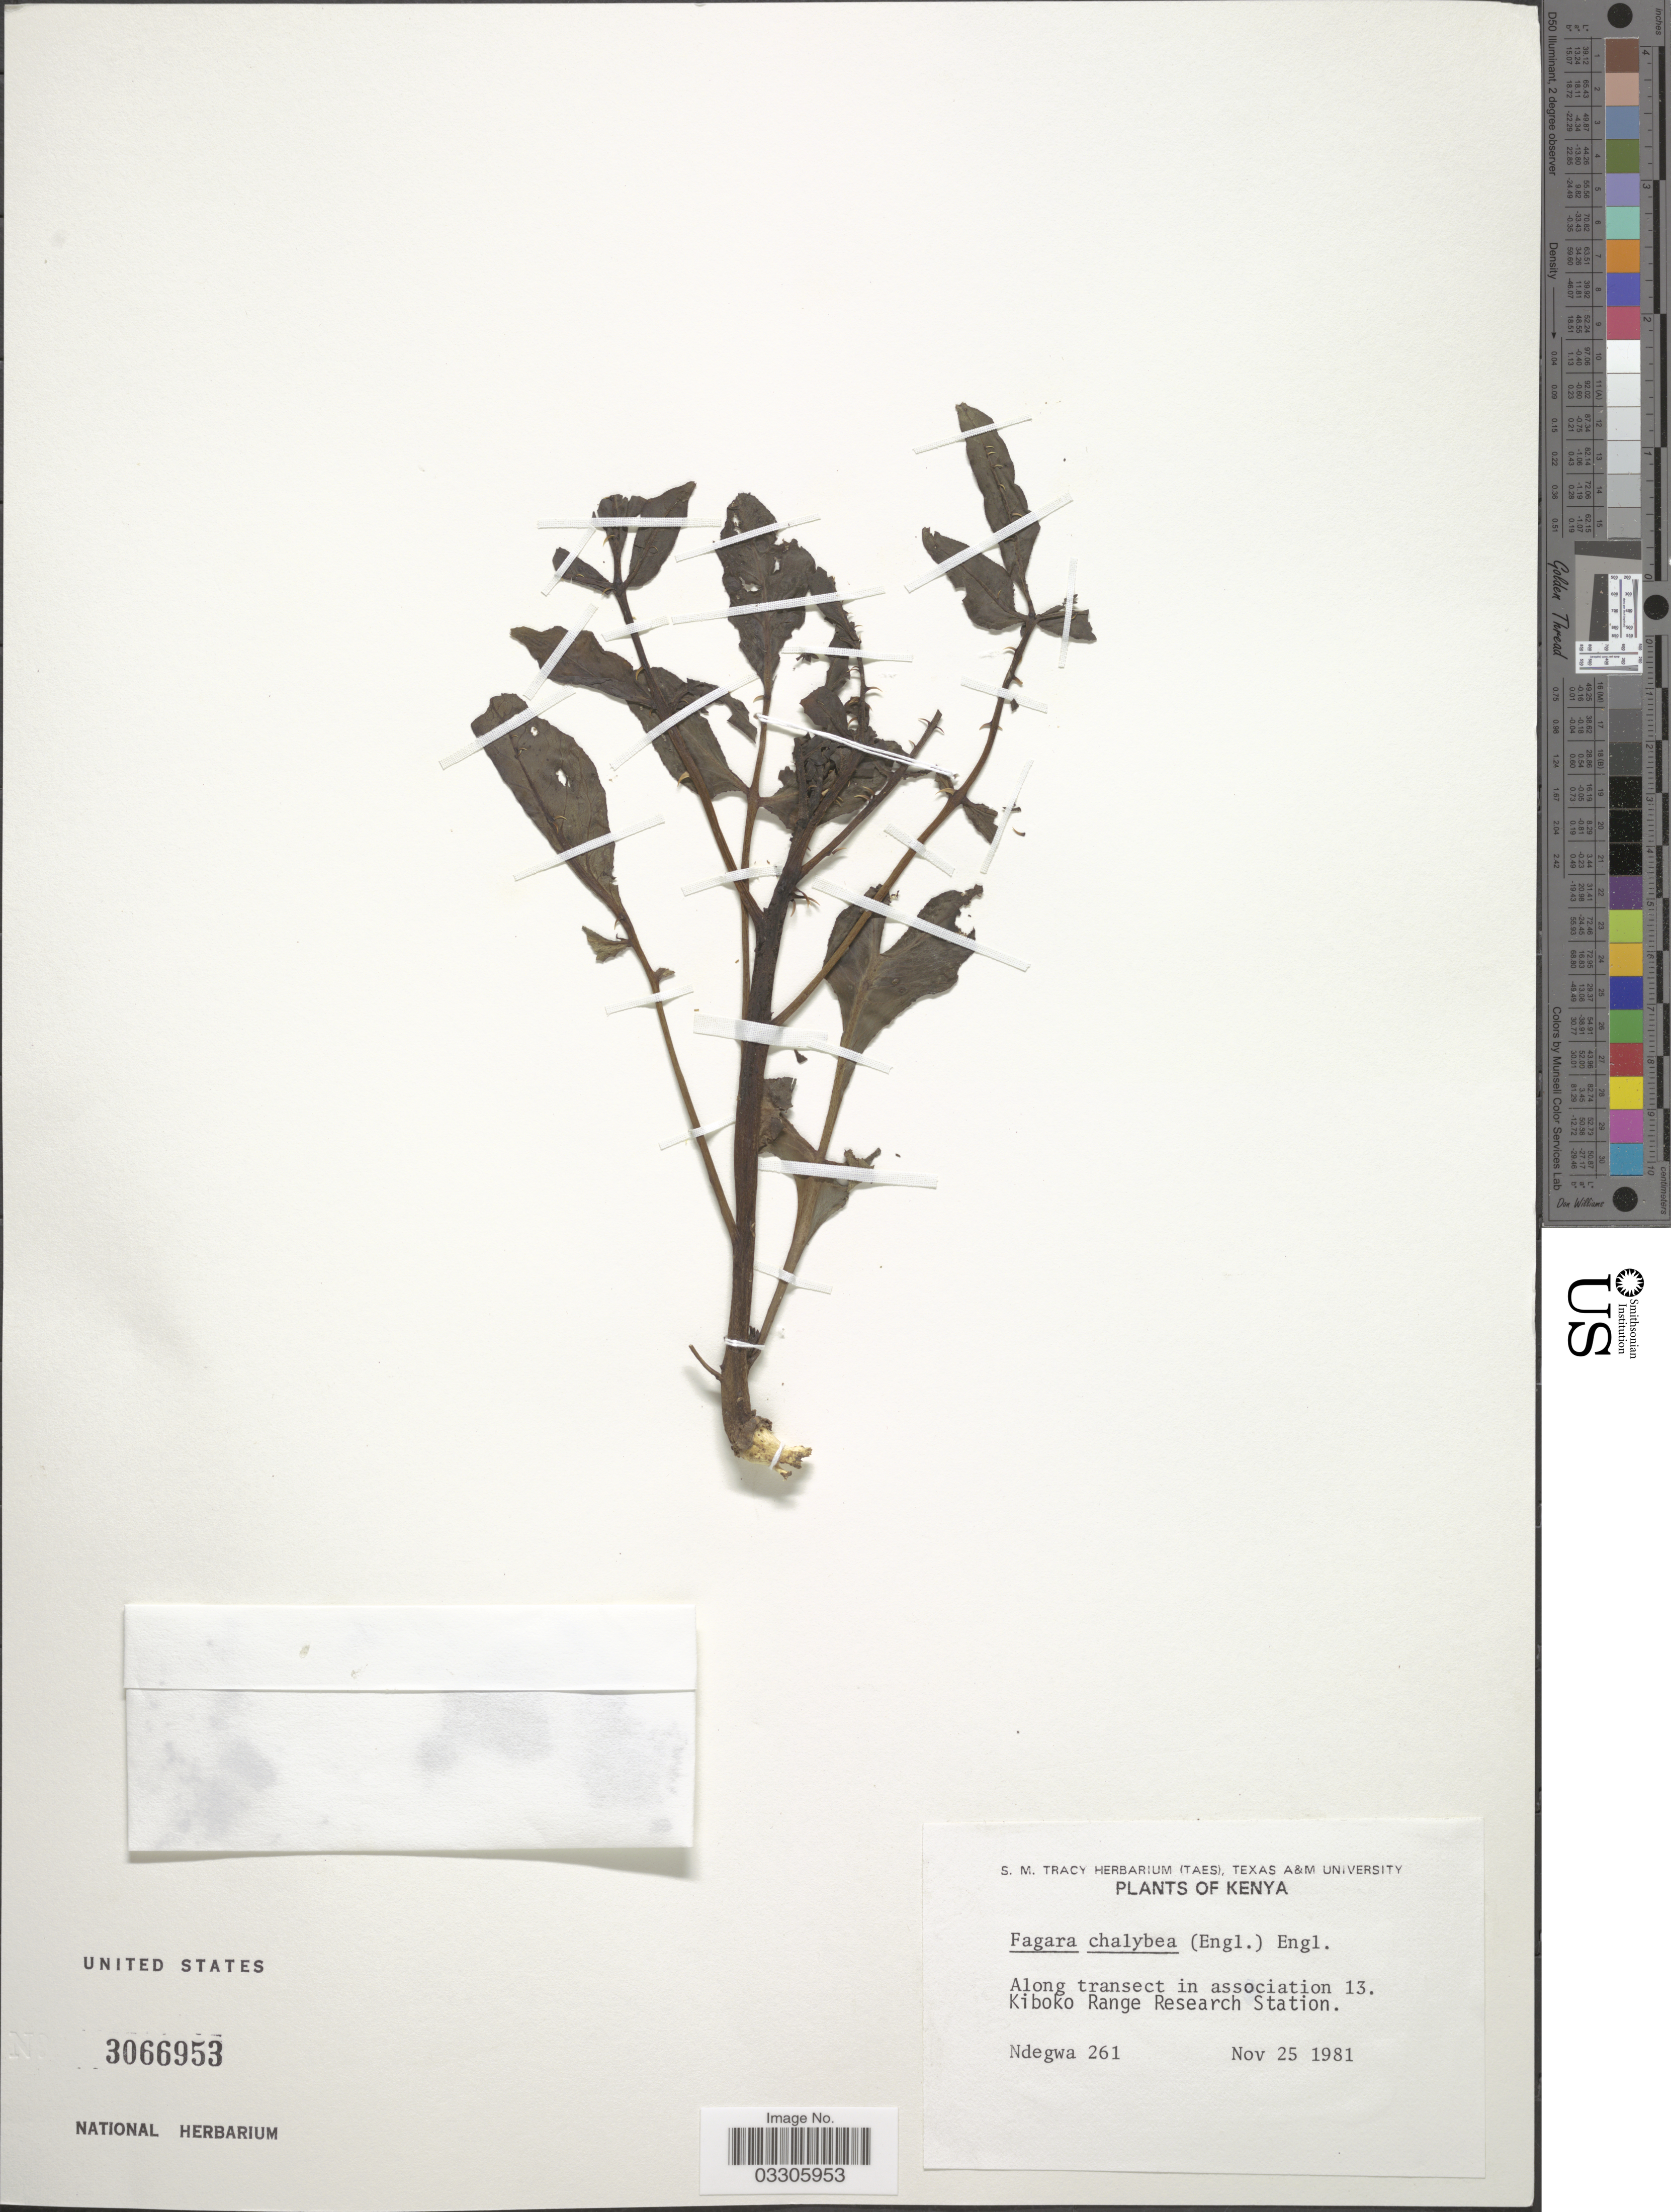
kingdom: Plantae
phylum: Tracheophyta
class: Magnoliopsida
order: Sapindales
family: Rutaceae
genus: Zanthoxylum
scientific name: Zanthoxylum chalybeum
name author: Engl.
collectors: -. Ndegwa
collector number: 261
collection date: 1981-11-25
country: Kenya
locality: Along transect in association 13. Kiboko Range Research Station.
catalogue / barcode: US 3066953